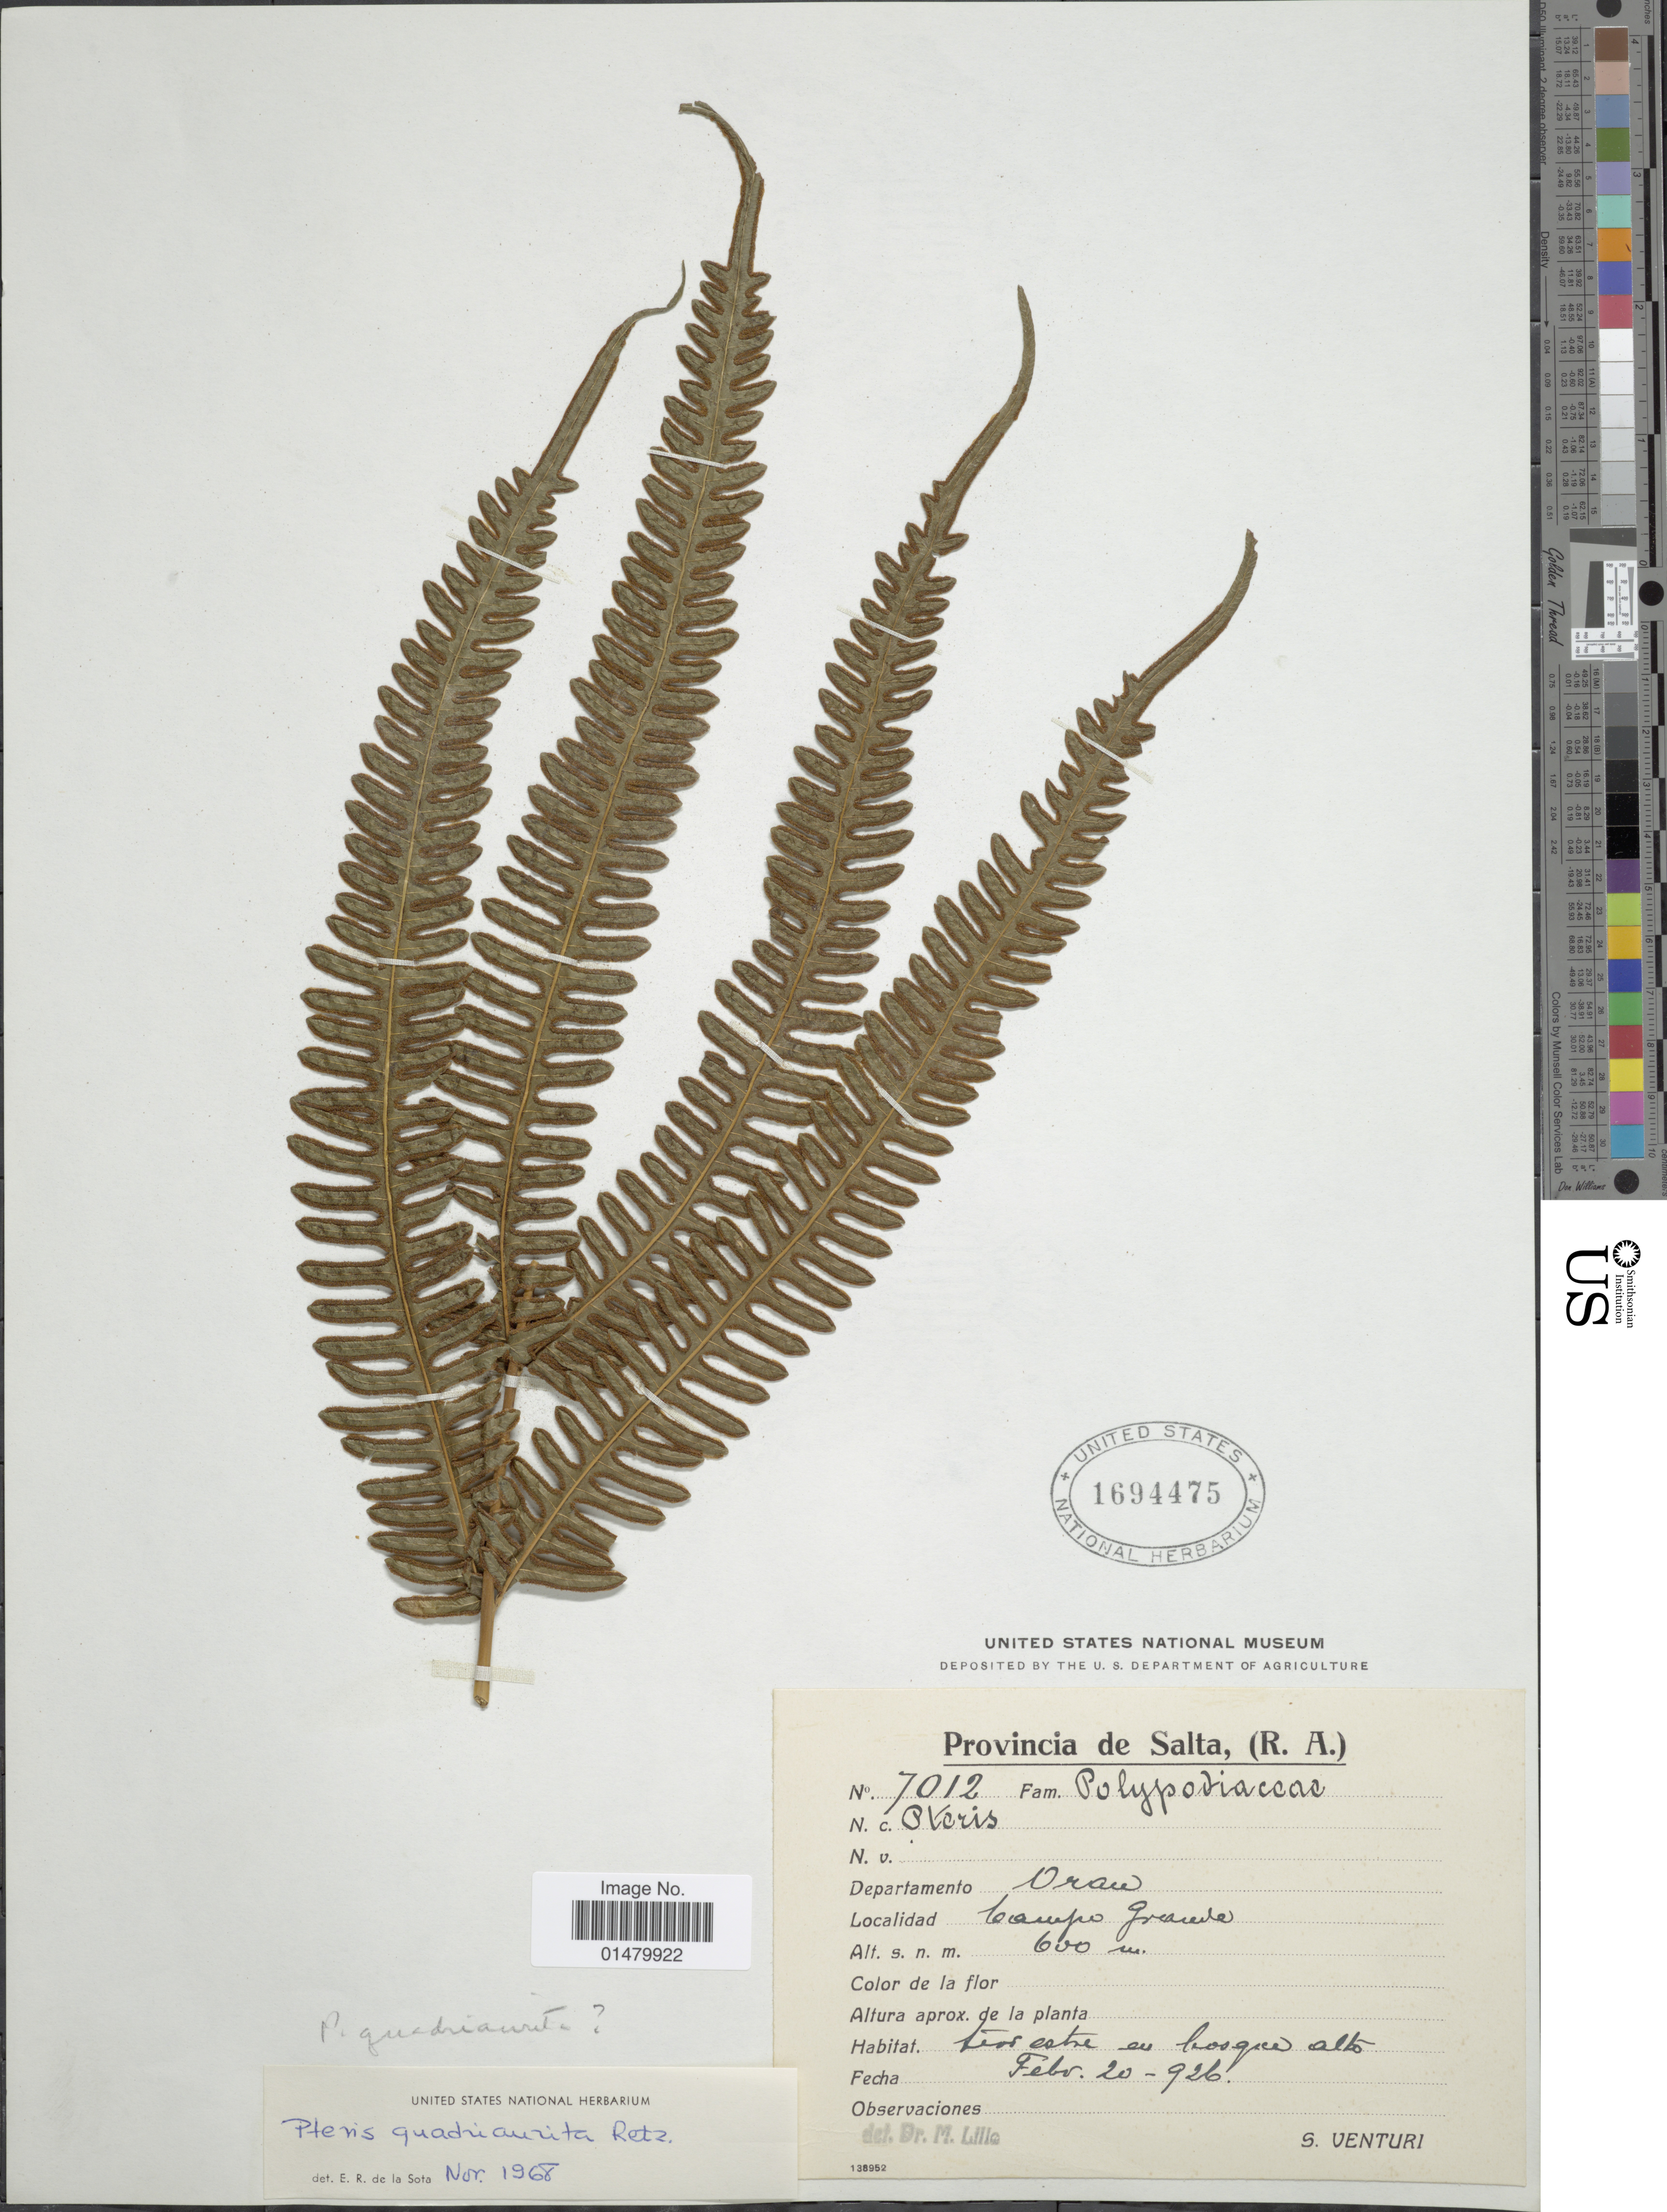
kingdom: Plantae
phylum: Tracheophyta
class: Polypodiopsida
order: Polypodiales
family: Pteridaceae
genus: Pteris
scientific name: Pteris quadriaurita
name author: Retz.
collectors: S. Venturi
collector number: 7012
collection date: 1926-02-20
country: Argentina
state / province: Salta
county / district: Orán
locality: Campo Grande.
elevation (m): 600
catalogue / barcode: US 1694475